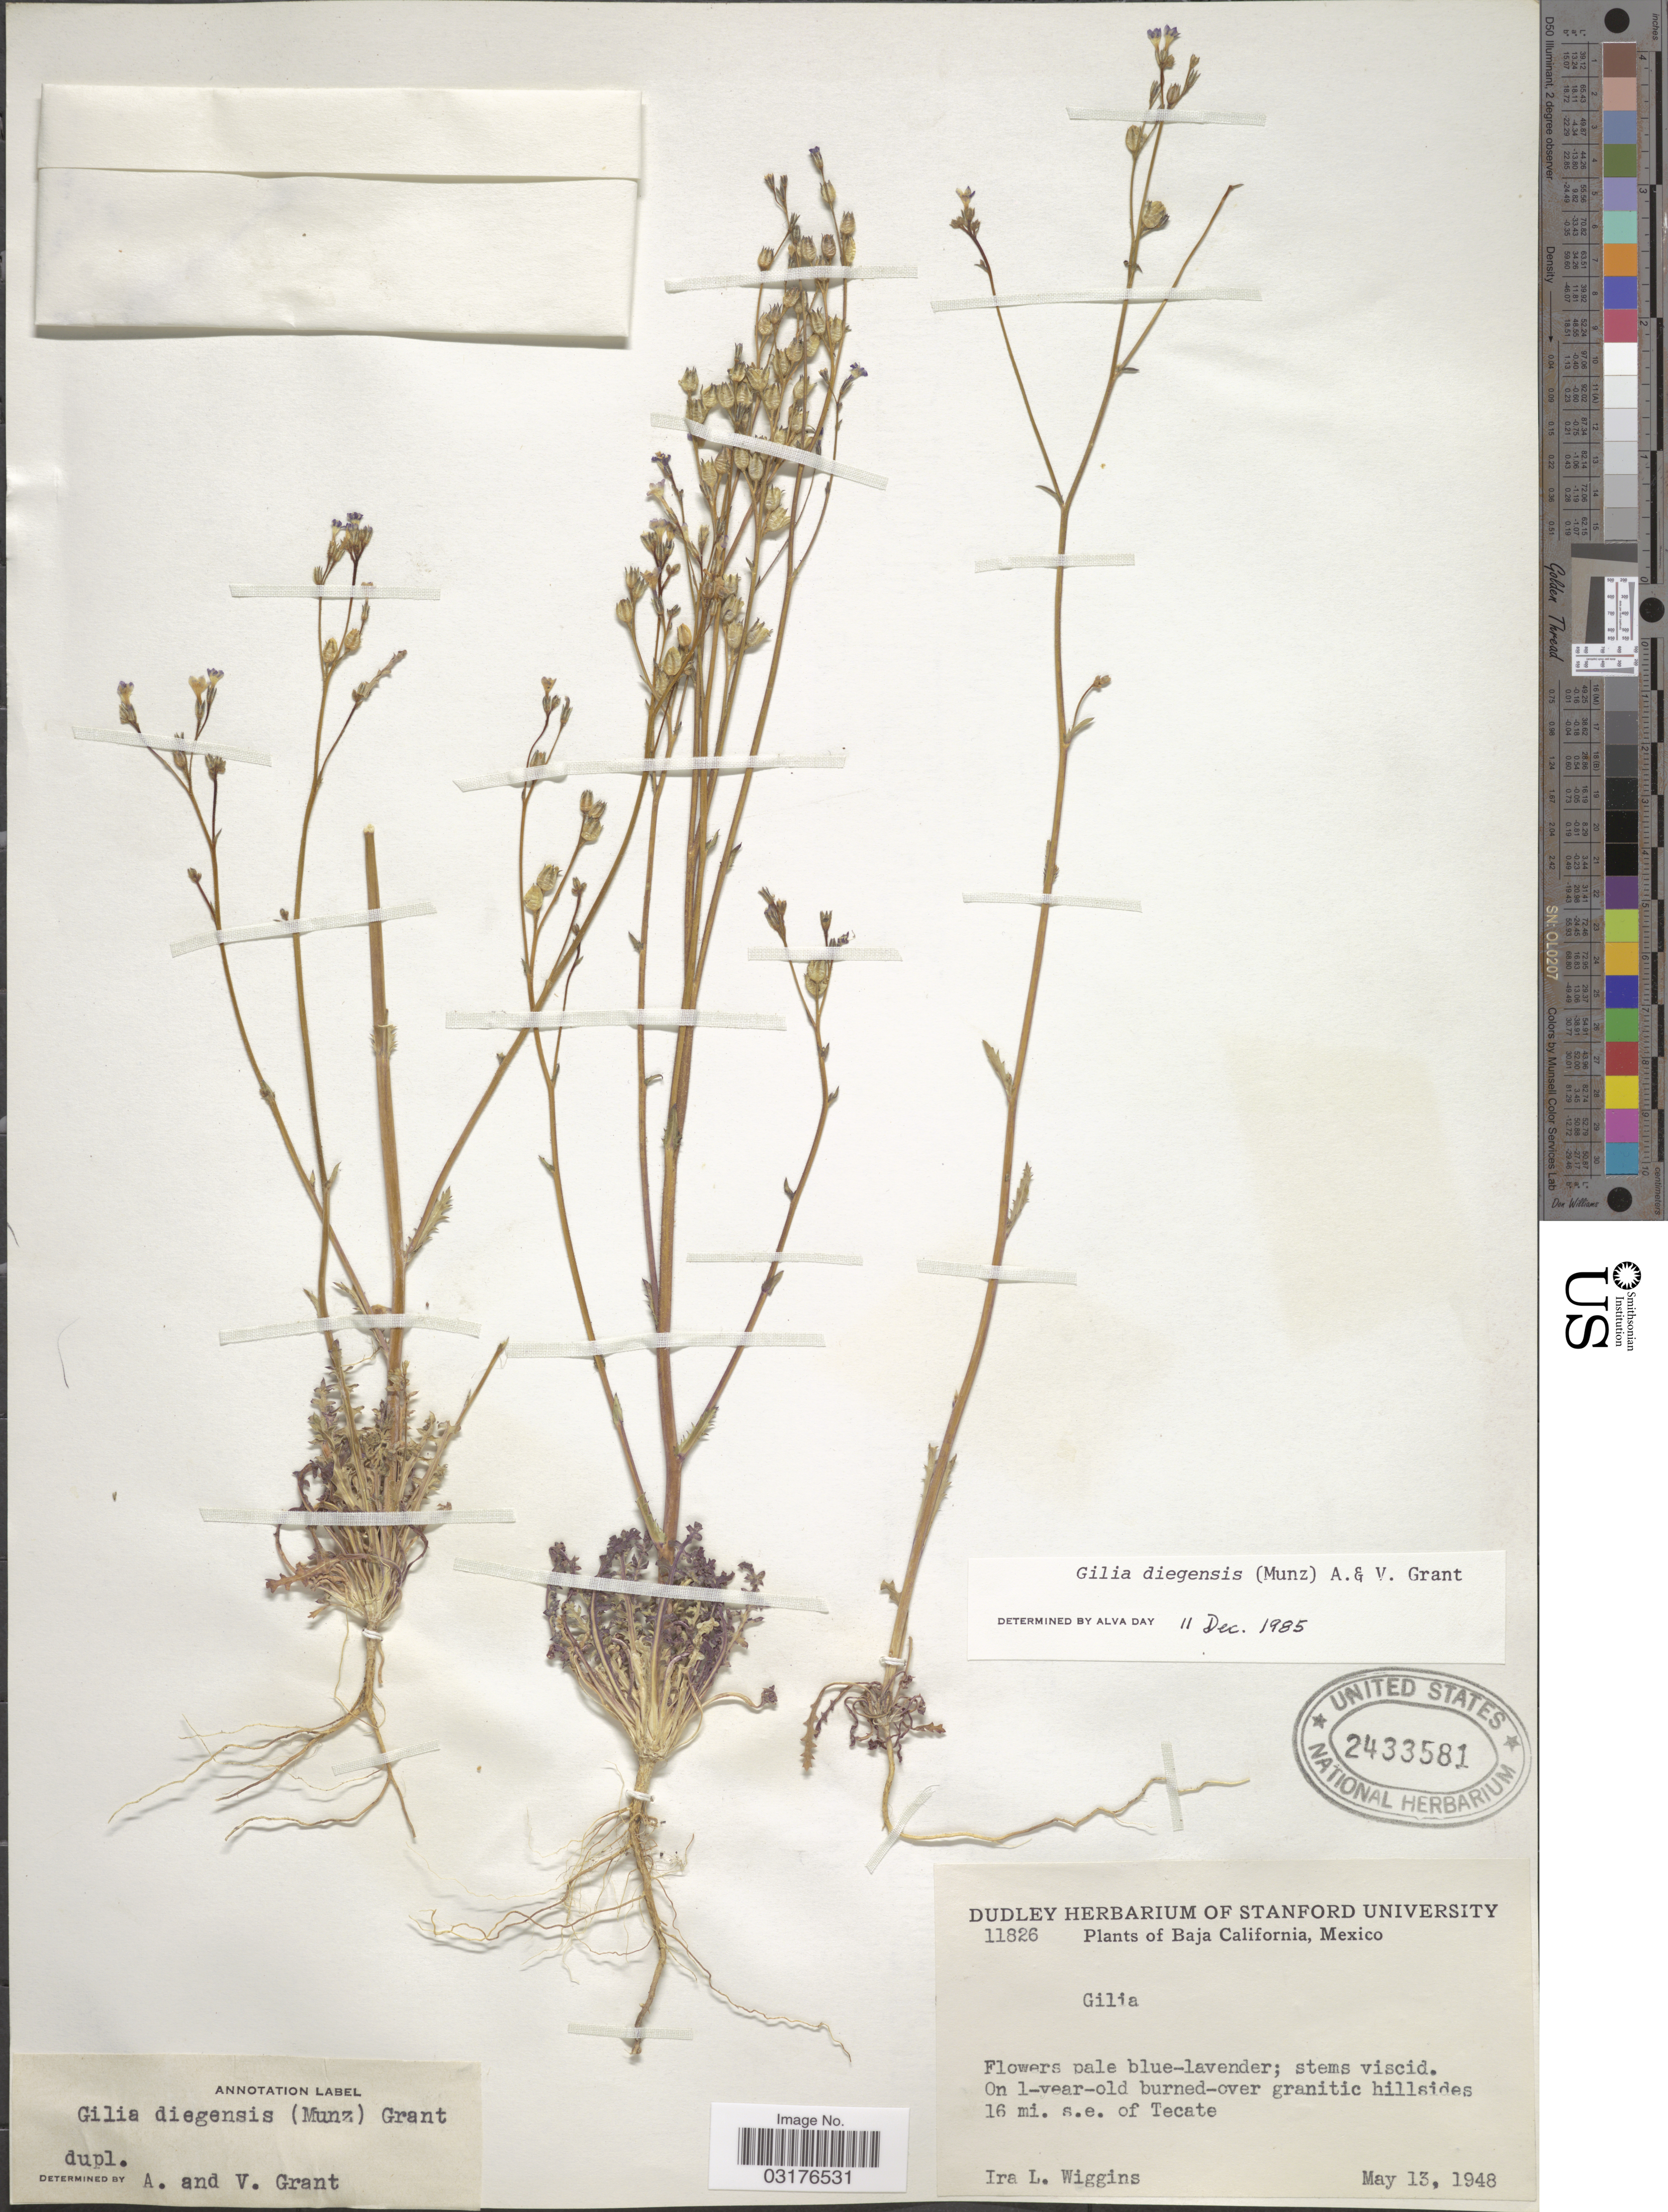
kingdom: Plantae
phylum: Tracheophyta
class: Magnoliopsida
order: Ericales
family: Polemoniaceae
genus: Gilia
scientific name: Gilia diegensis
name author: (Munz) A.D. Grant & V.E. Grant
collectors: I. L. Wiggins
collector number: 11826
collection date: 1948-05-13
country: Mexico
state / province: Baja California Norte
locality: On 1-year-old burned-over granitic hillsides 16 mi. s.e. of Tecate.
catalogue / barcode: US 2433581